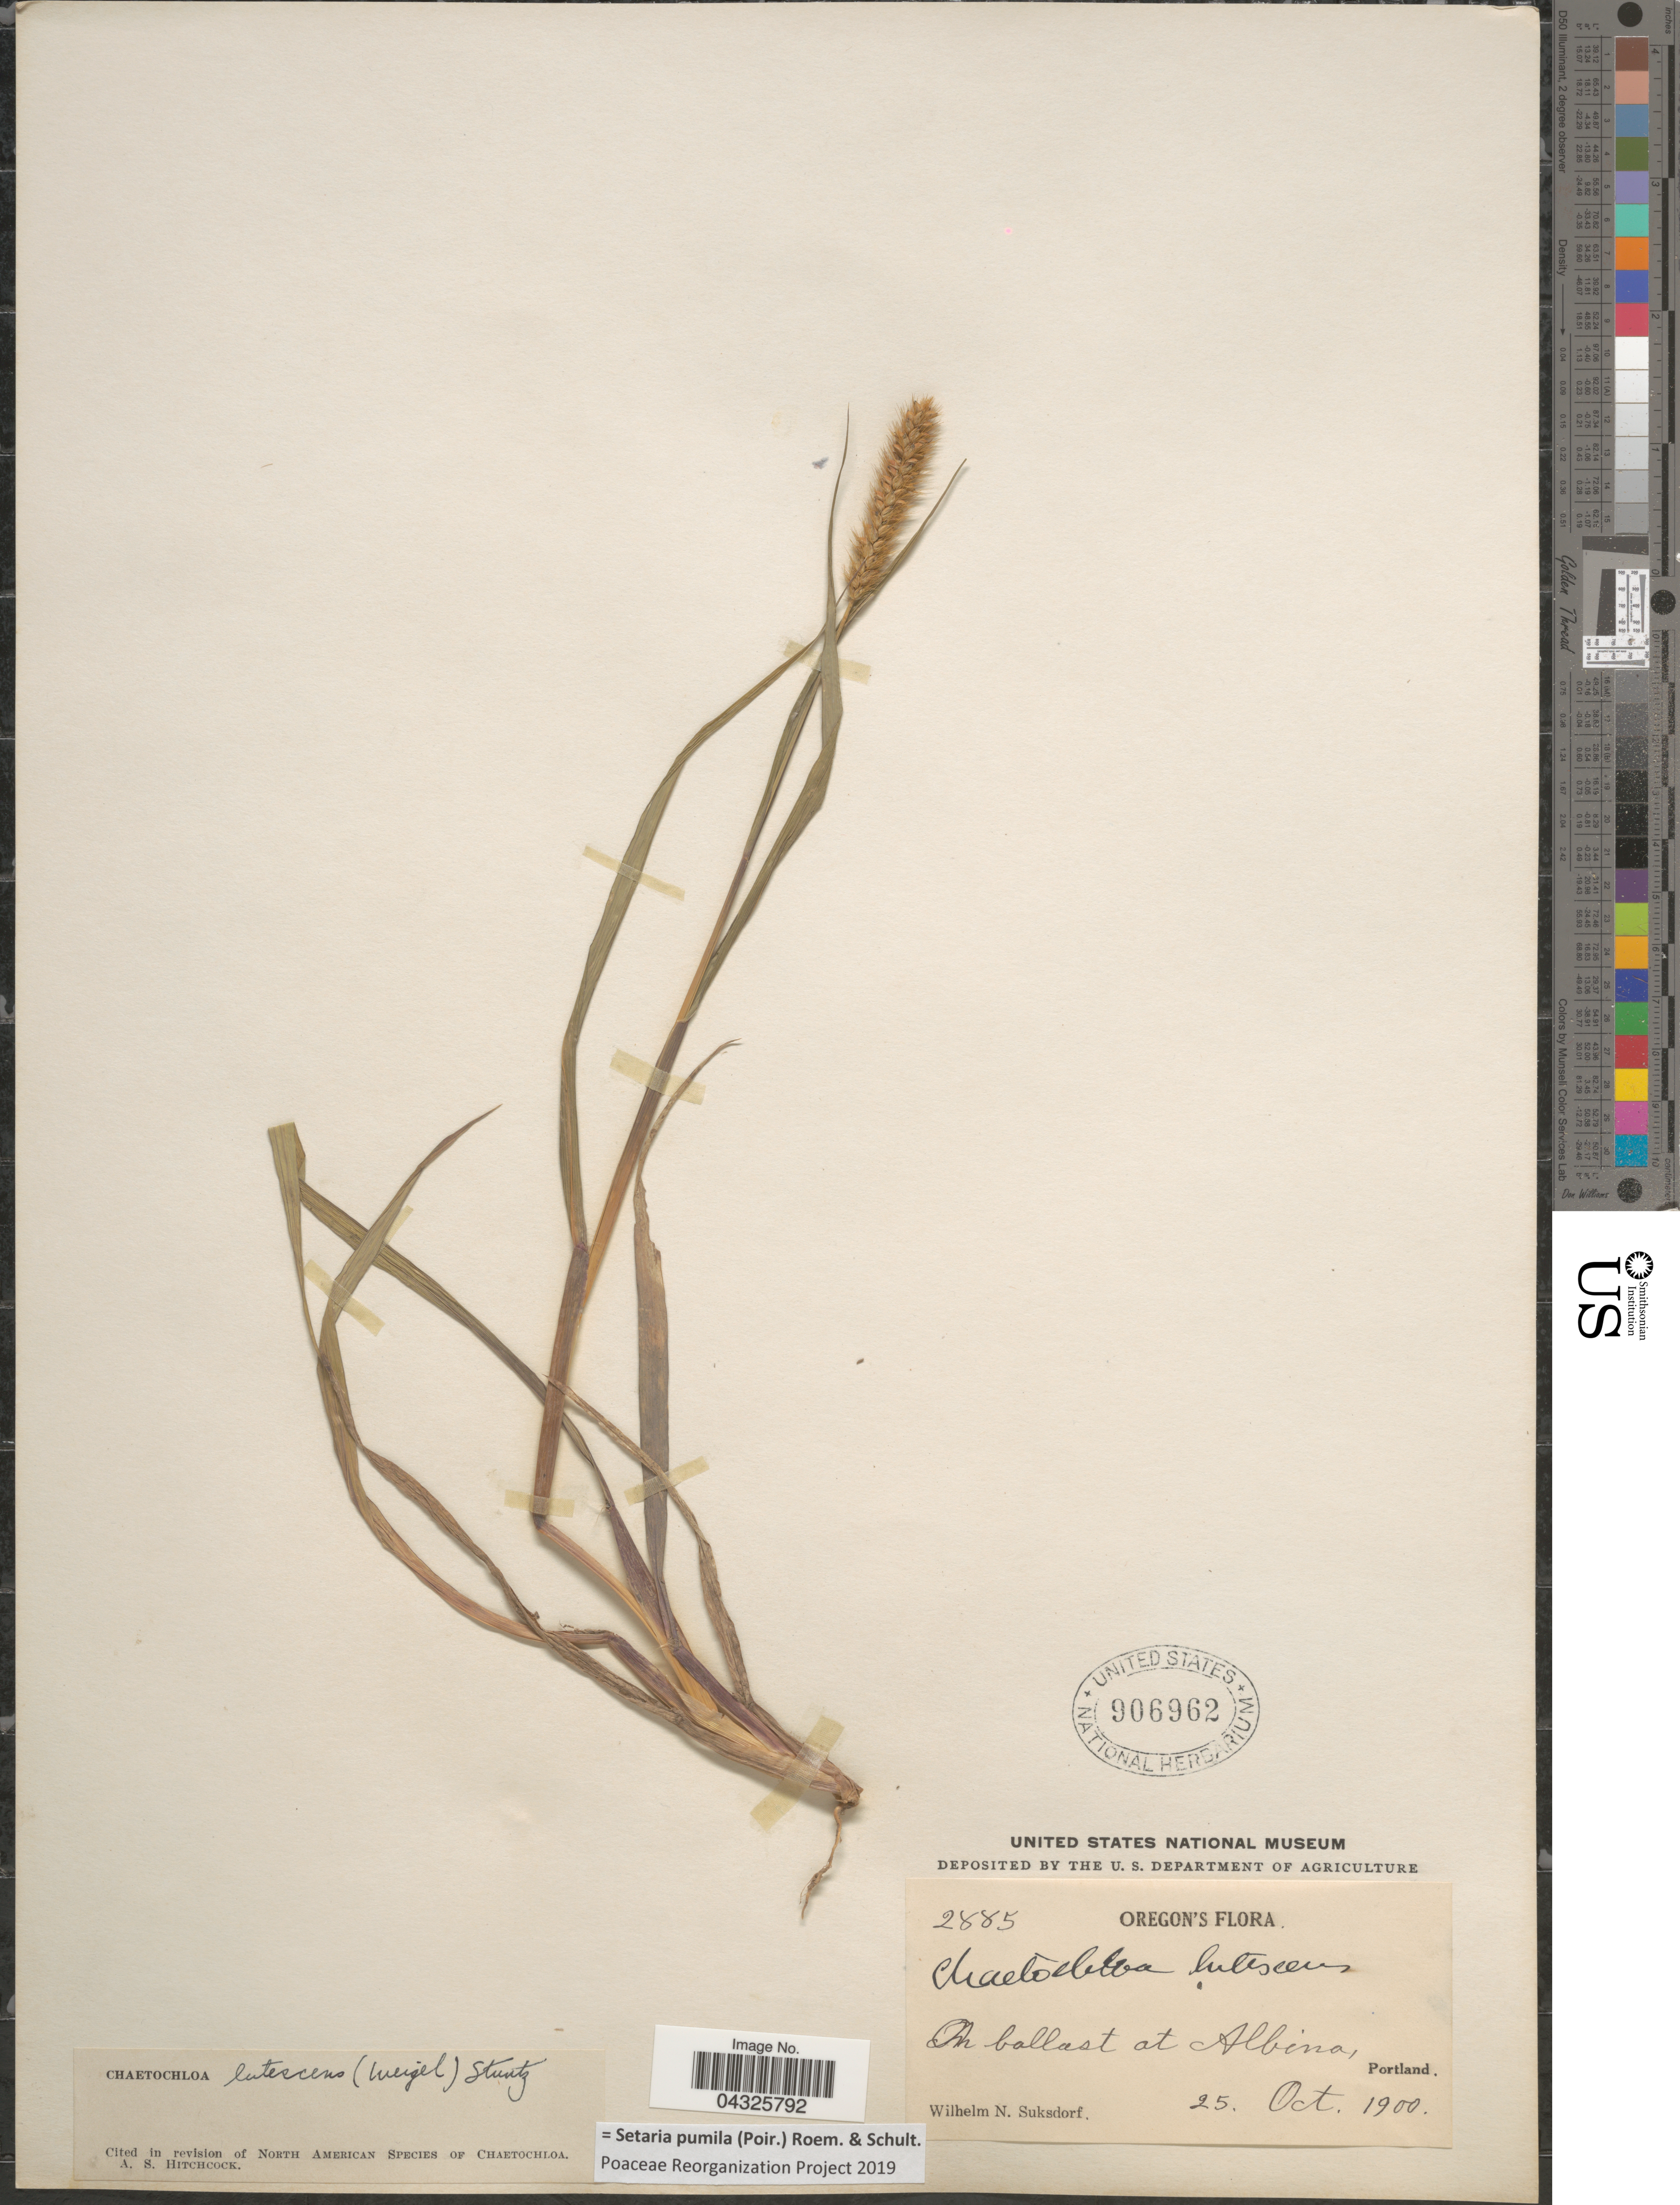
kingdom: Plantae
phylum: Tracheophyta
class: Liliopsida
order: Poales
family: Poaceae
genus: Setaria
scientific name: Setaria pumila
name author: (Poir.) Roem. & Schult.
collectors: W. N. Suksdorf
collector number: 2883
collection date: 1900-10-25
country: United States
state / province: Oregon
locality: On ballast at Albina, Portland.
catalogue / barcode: US 906962